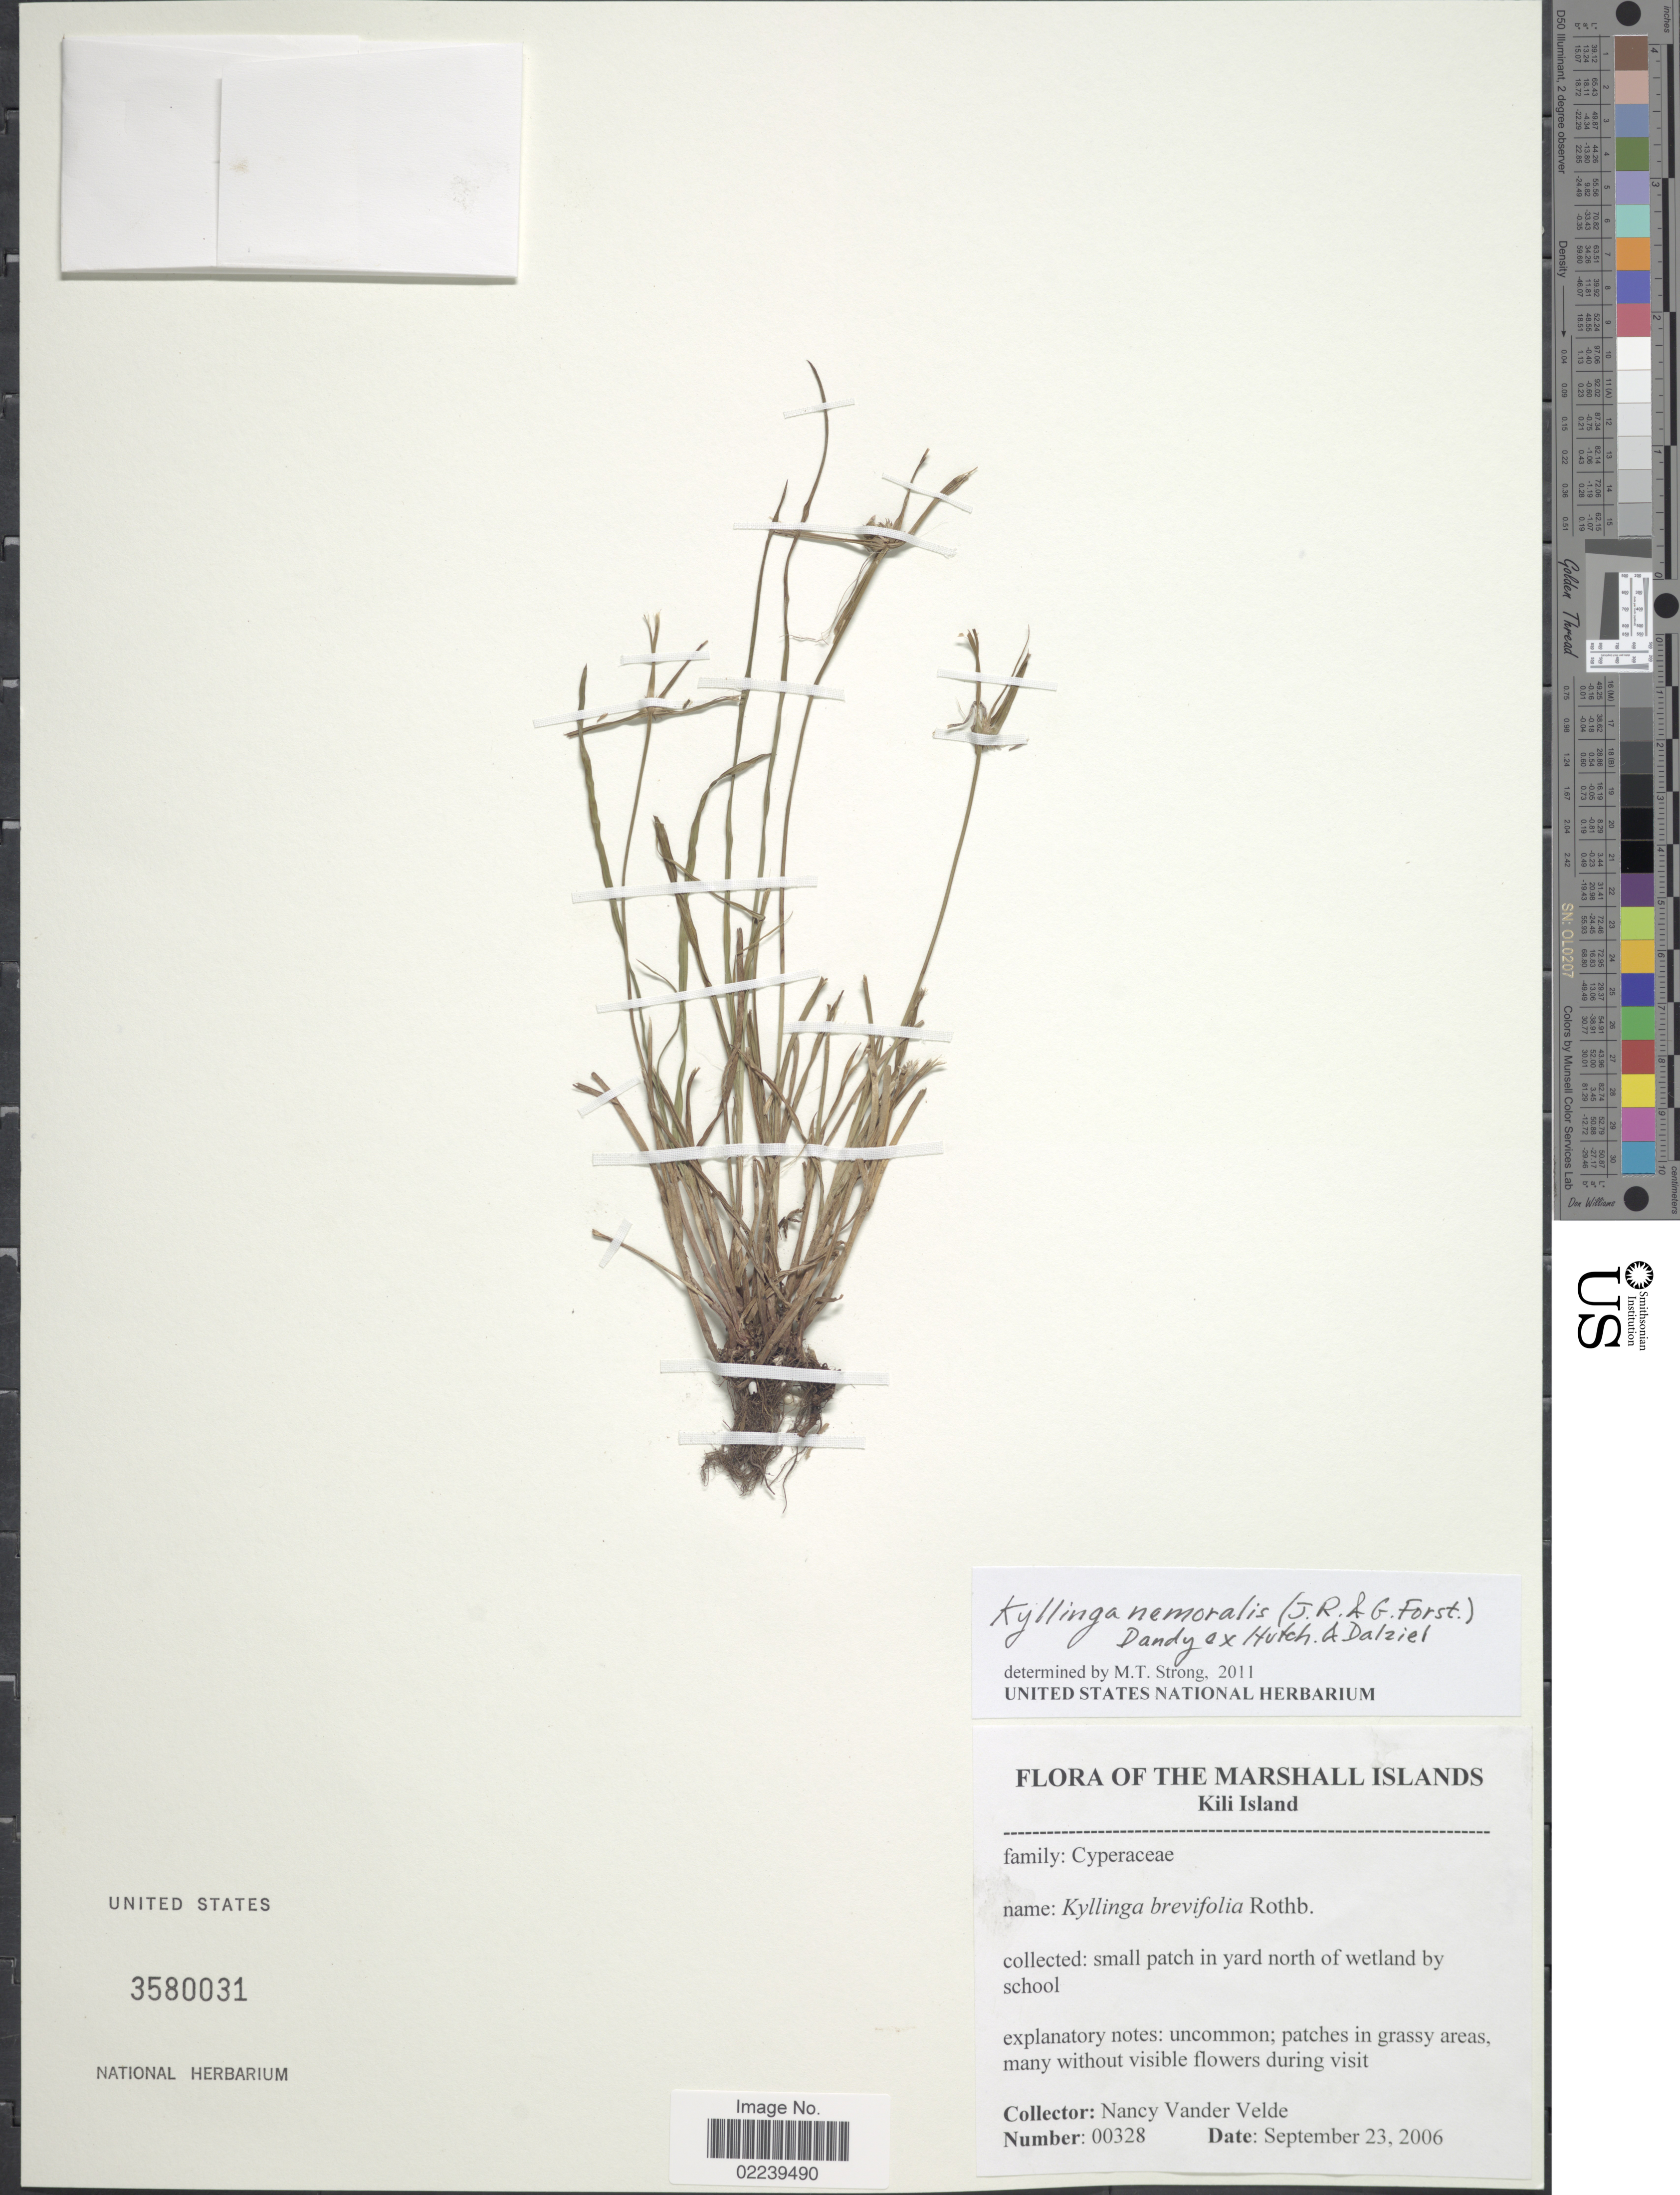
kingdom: Plantae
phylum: Tracheophyta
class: Liliopsida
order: Poales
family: Cyperaceae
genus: Cyperus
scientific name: Cyperus mindorensis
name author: (Steud.) Huygh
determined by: Strong, M. T., (US), Smithsonian Institution - National Museum of Natural History (UNITED STATES)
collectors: N. Vander Velde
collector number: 00328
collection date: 2006-09-23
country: Marshall Islands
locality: Kili Island, in yard north of wetland by school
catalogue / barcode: US 3580031